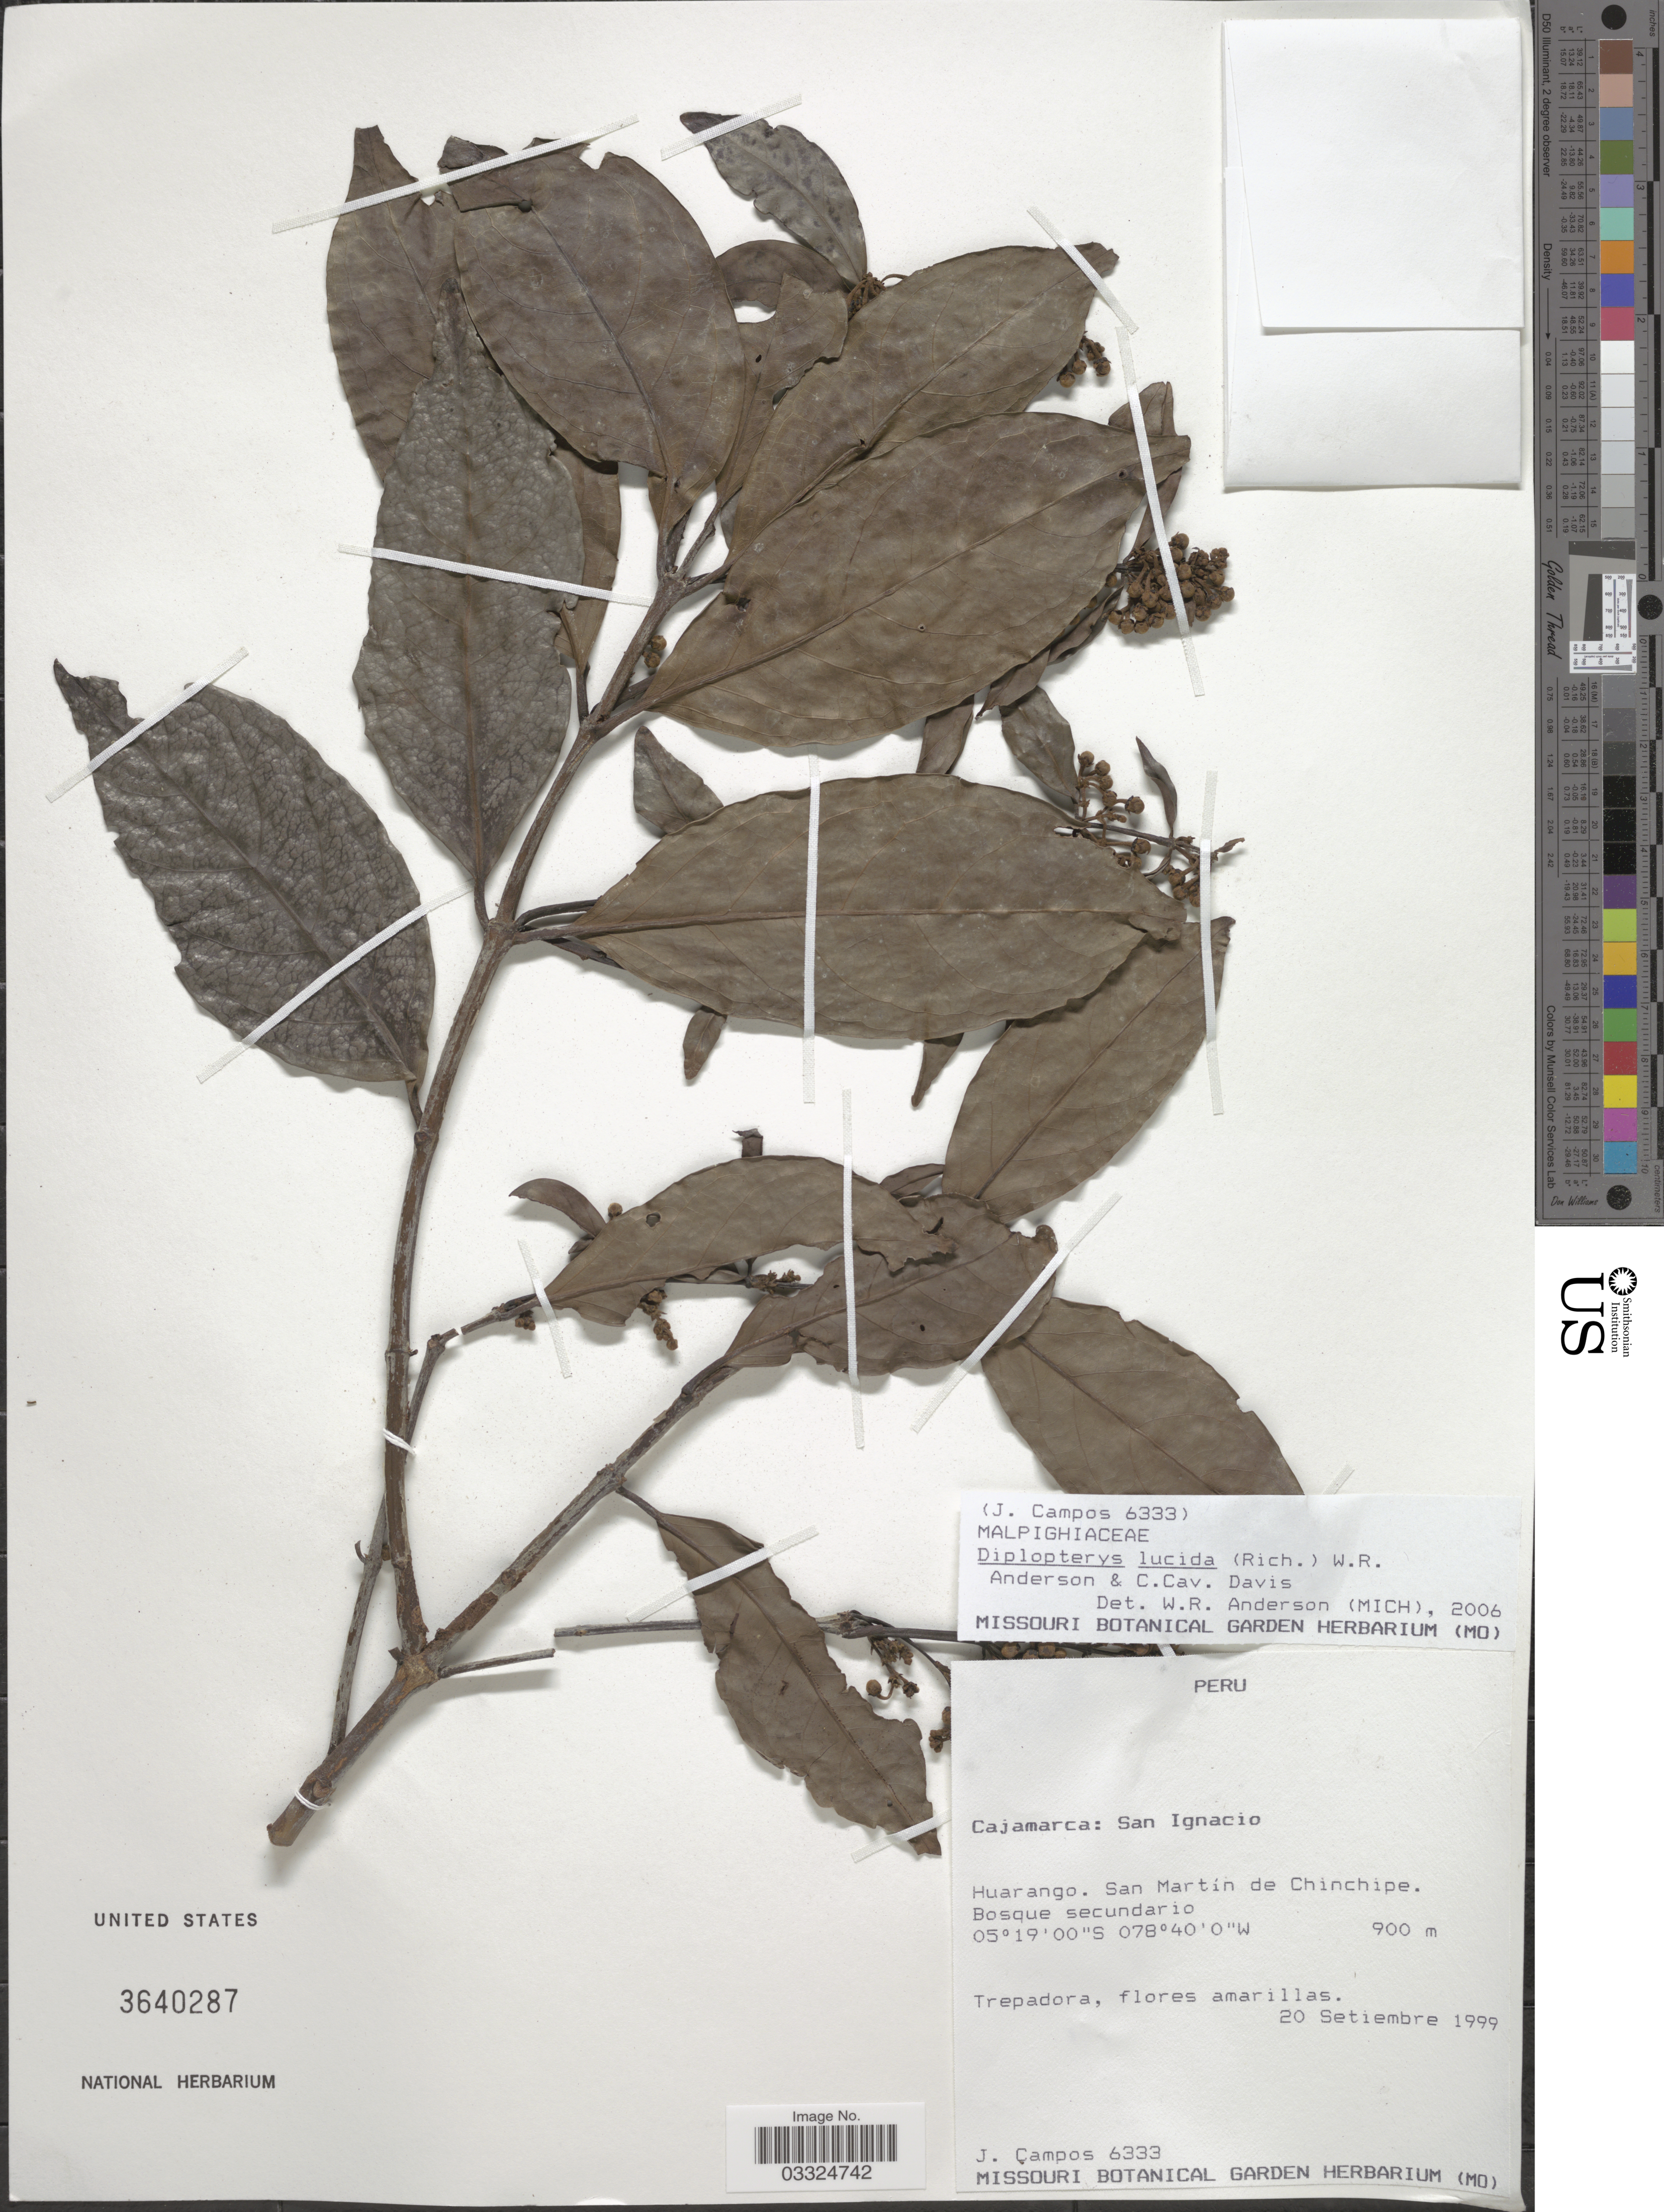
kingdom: Plantae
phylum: Tracheophyta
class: Magnoliopsida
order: Malpighiales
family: Malpighiaceae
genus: Diplopterys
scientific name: Diplopterys lucida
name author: (Nied.) W.R. Anderson & C. Davis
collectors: J. Campos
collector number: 6333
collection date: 1999-09-20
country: Peru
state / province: Cajamarca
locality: San Ignacio. Huarango. San Martin de Chinchipe.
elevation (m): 900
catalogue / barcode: US 3640287